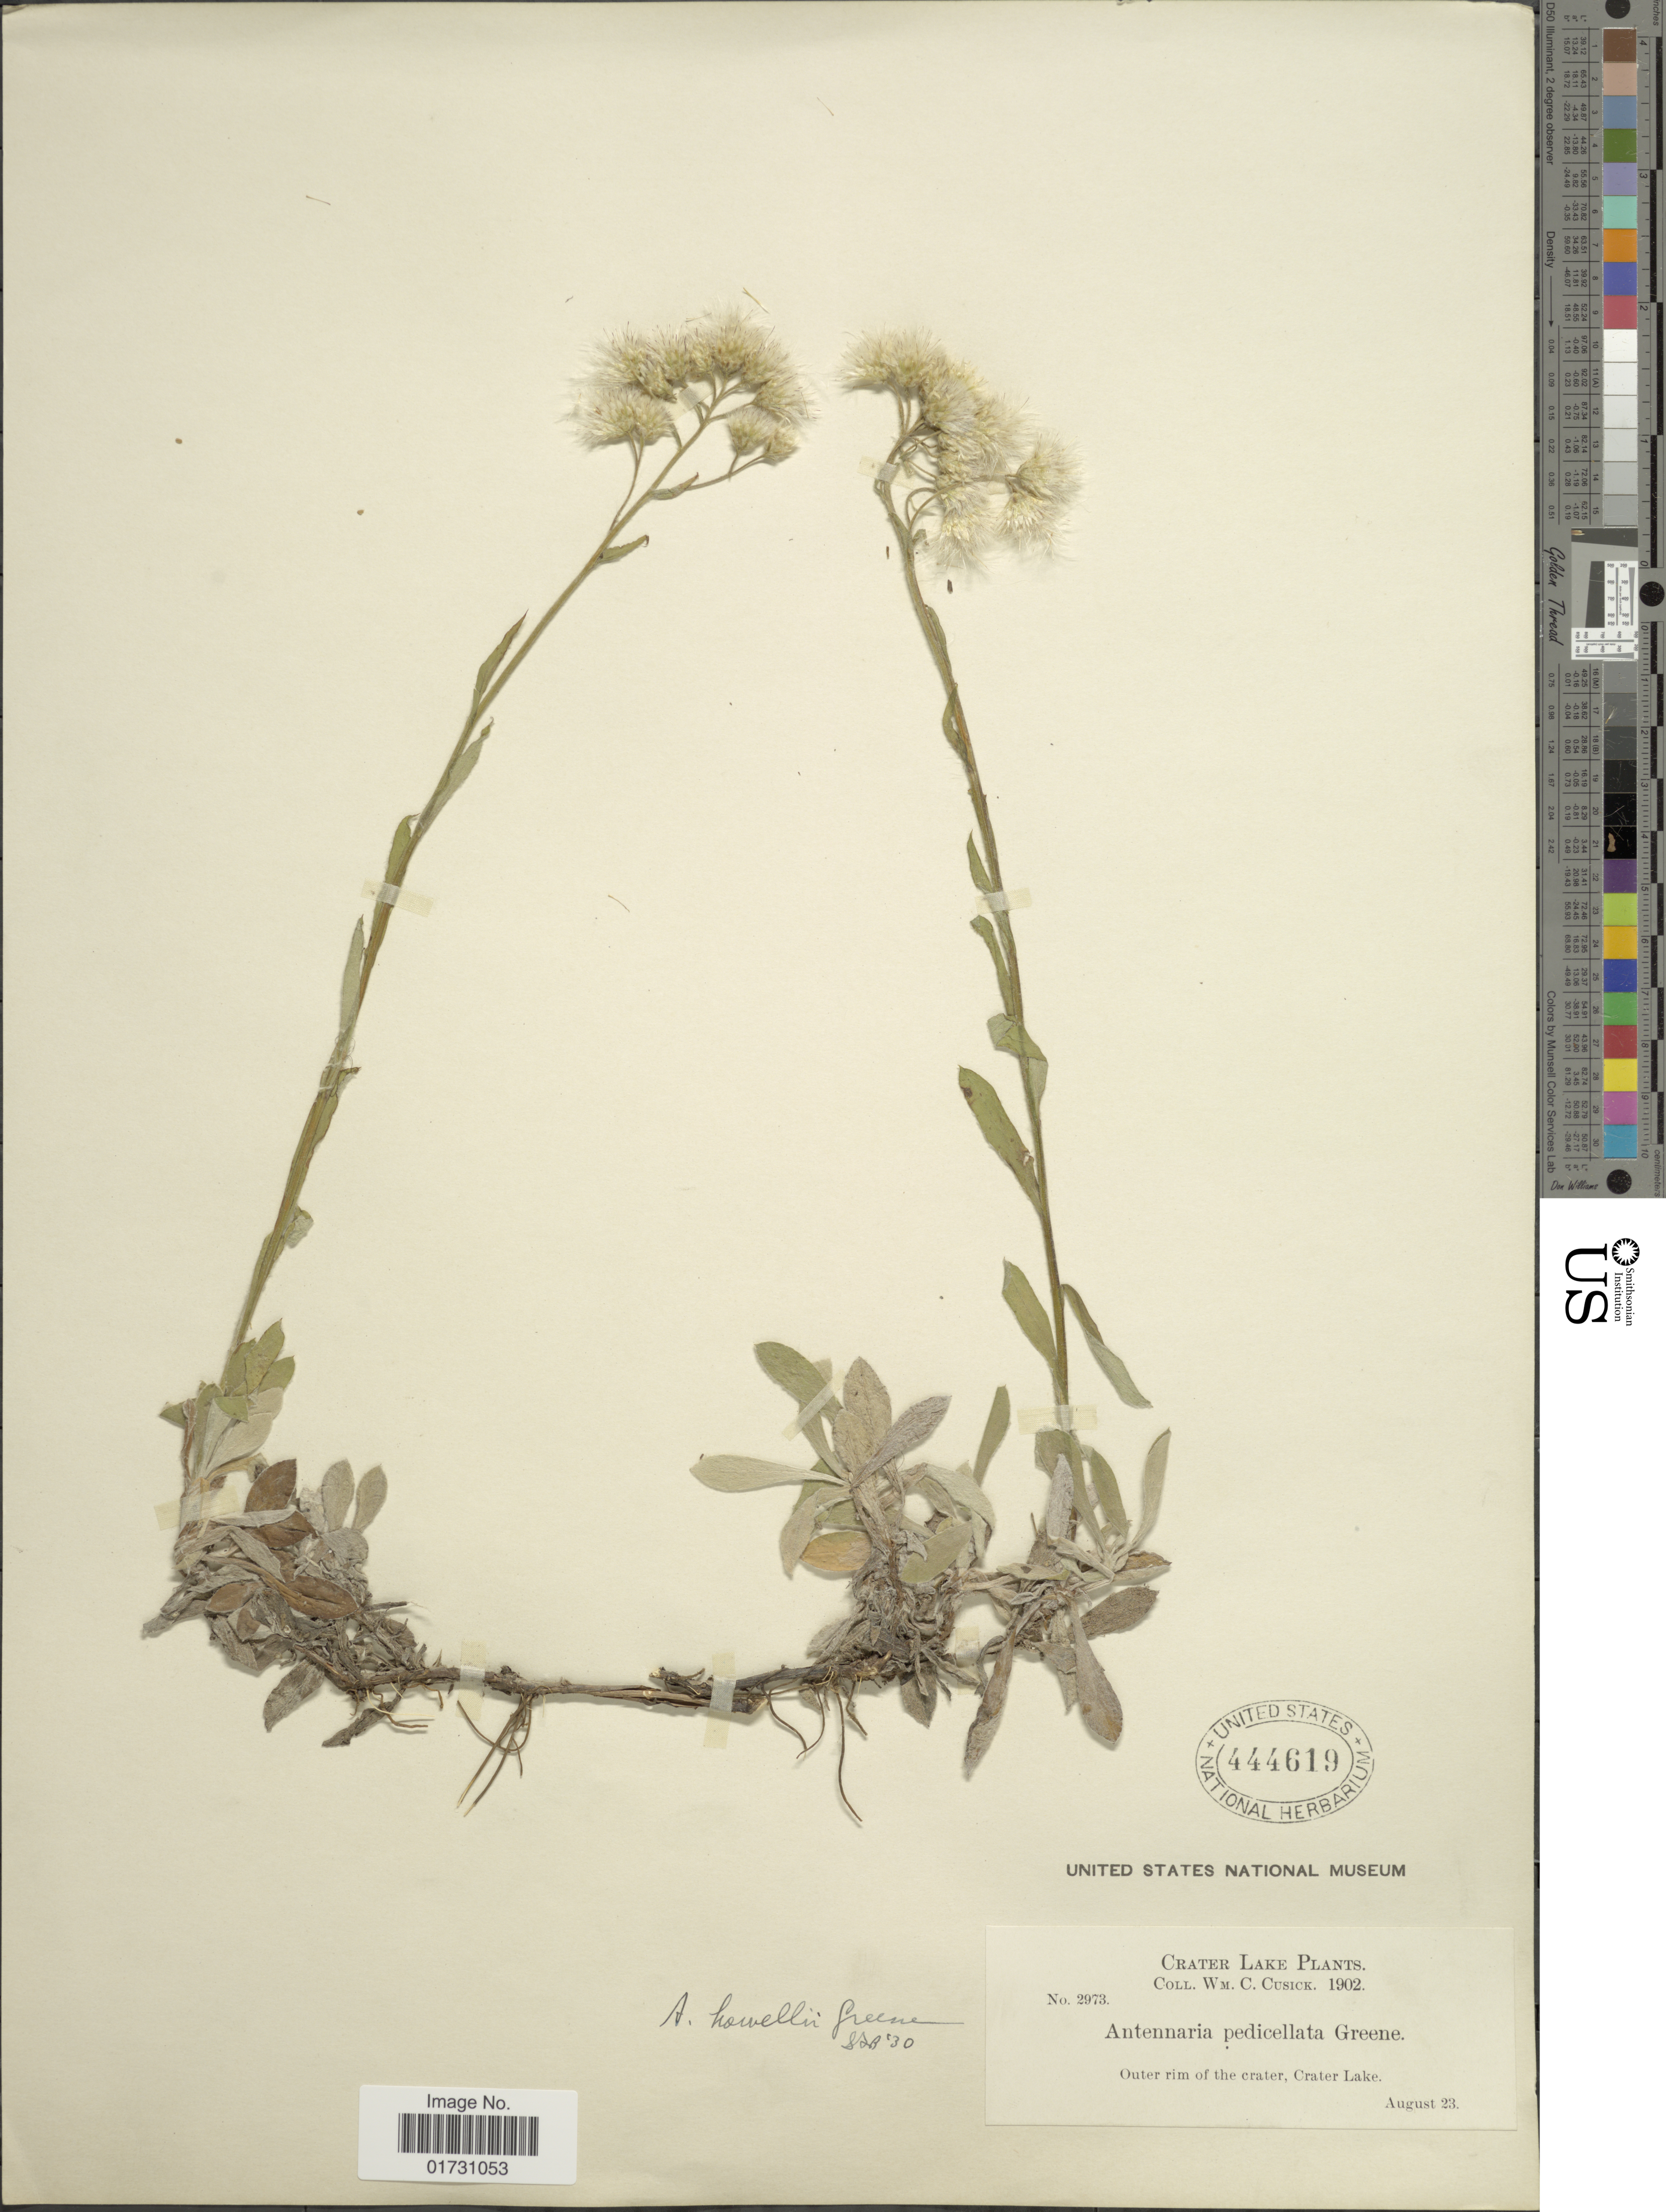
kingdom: Plantae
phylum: Tracheophyta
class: Magnoliopsida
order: Asterales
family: Asteraceae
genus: Antennaria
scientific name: Antennaria howellii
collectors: W. C. Cusick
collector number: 2973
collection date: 1902-08-23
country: United States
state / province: Oregon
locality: Crater Lake, Outer rim of the crater, Crater Lake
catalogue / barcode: US 444619